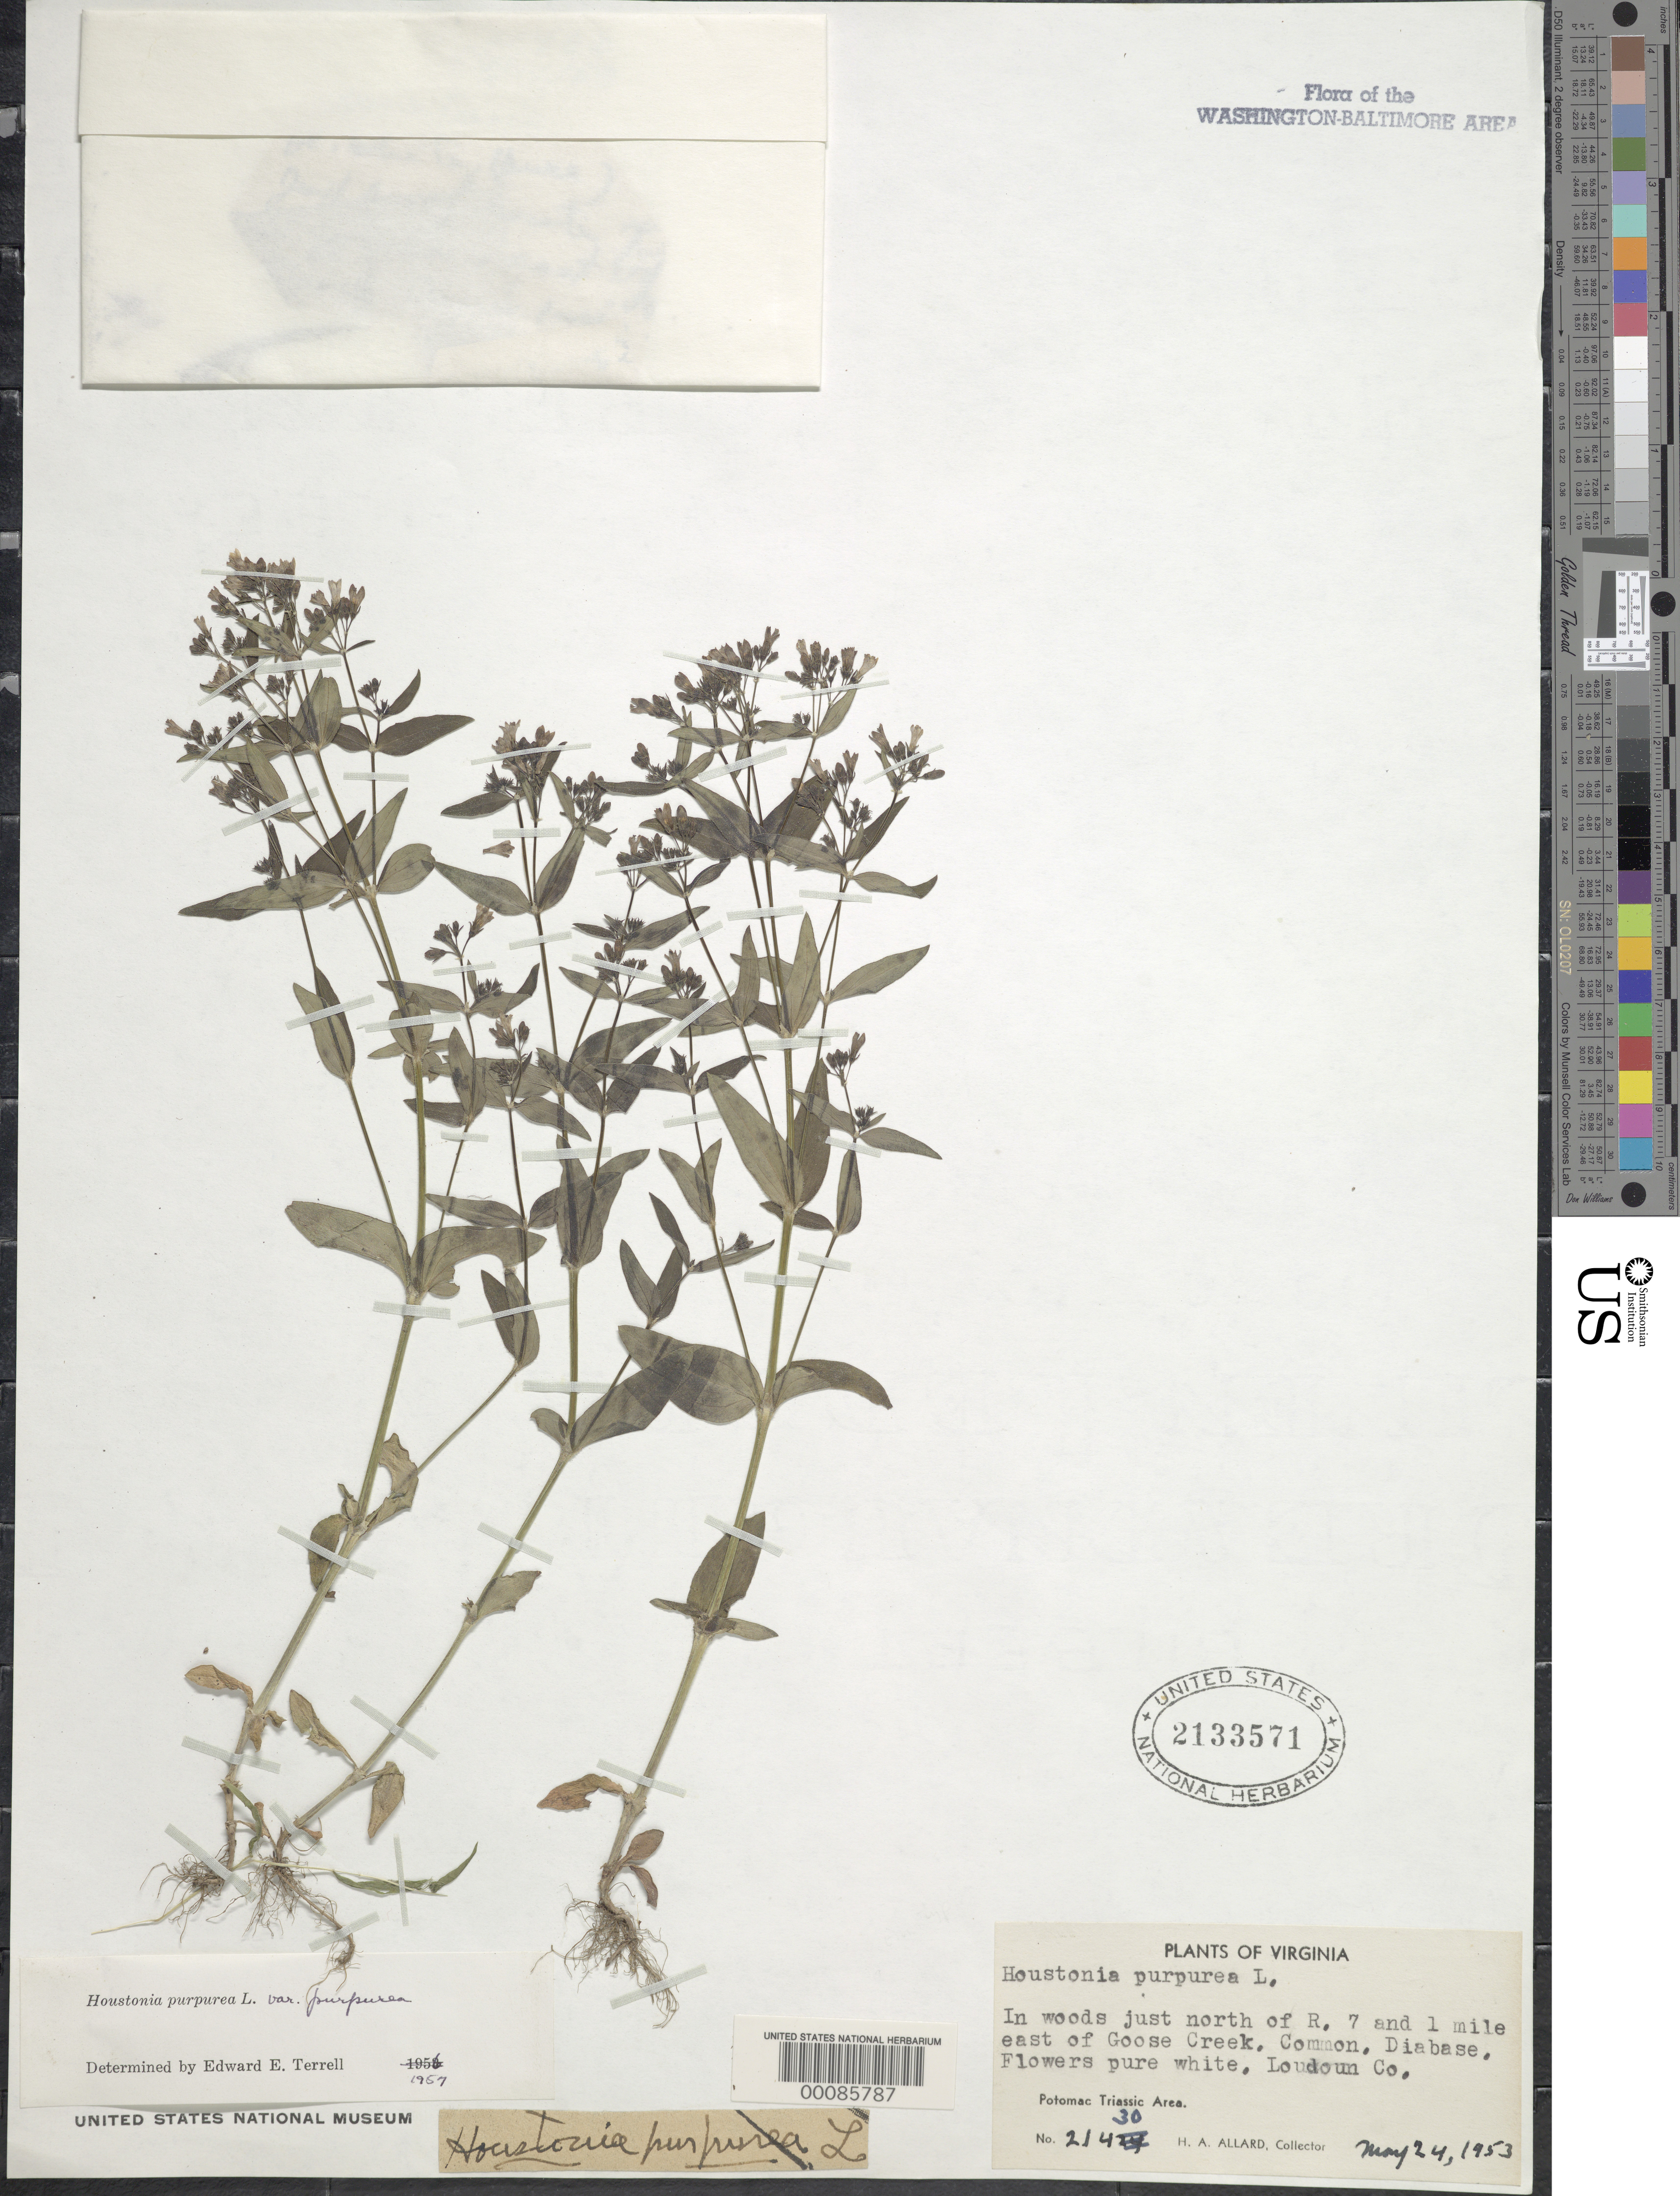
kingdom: Plantae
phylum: Tracheophyta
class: Magnoliopsida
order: Gentianales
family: Rubiaceae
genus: Houstonia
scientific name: Houstonia purpurea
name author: L.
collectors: H. A. Allard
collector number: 21430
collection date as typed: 24 May 1953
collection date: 1953-05-24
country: United States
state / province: Virginia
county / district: Loudoun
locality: Goose Creek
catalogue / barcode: US 2133571